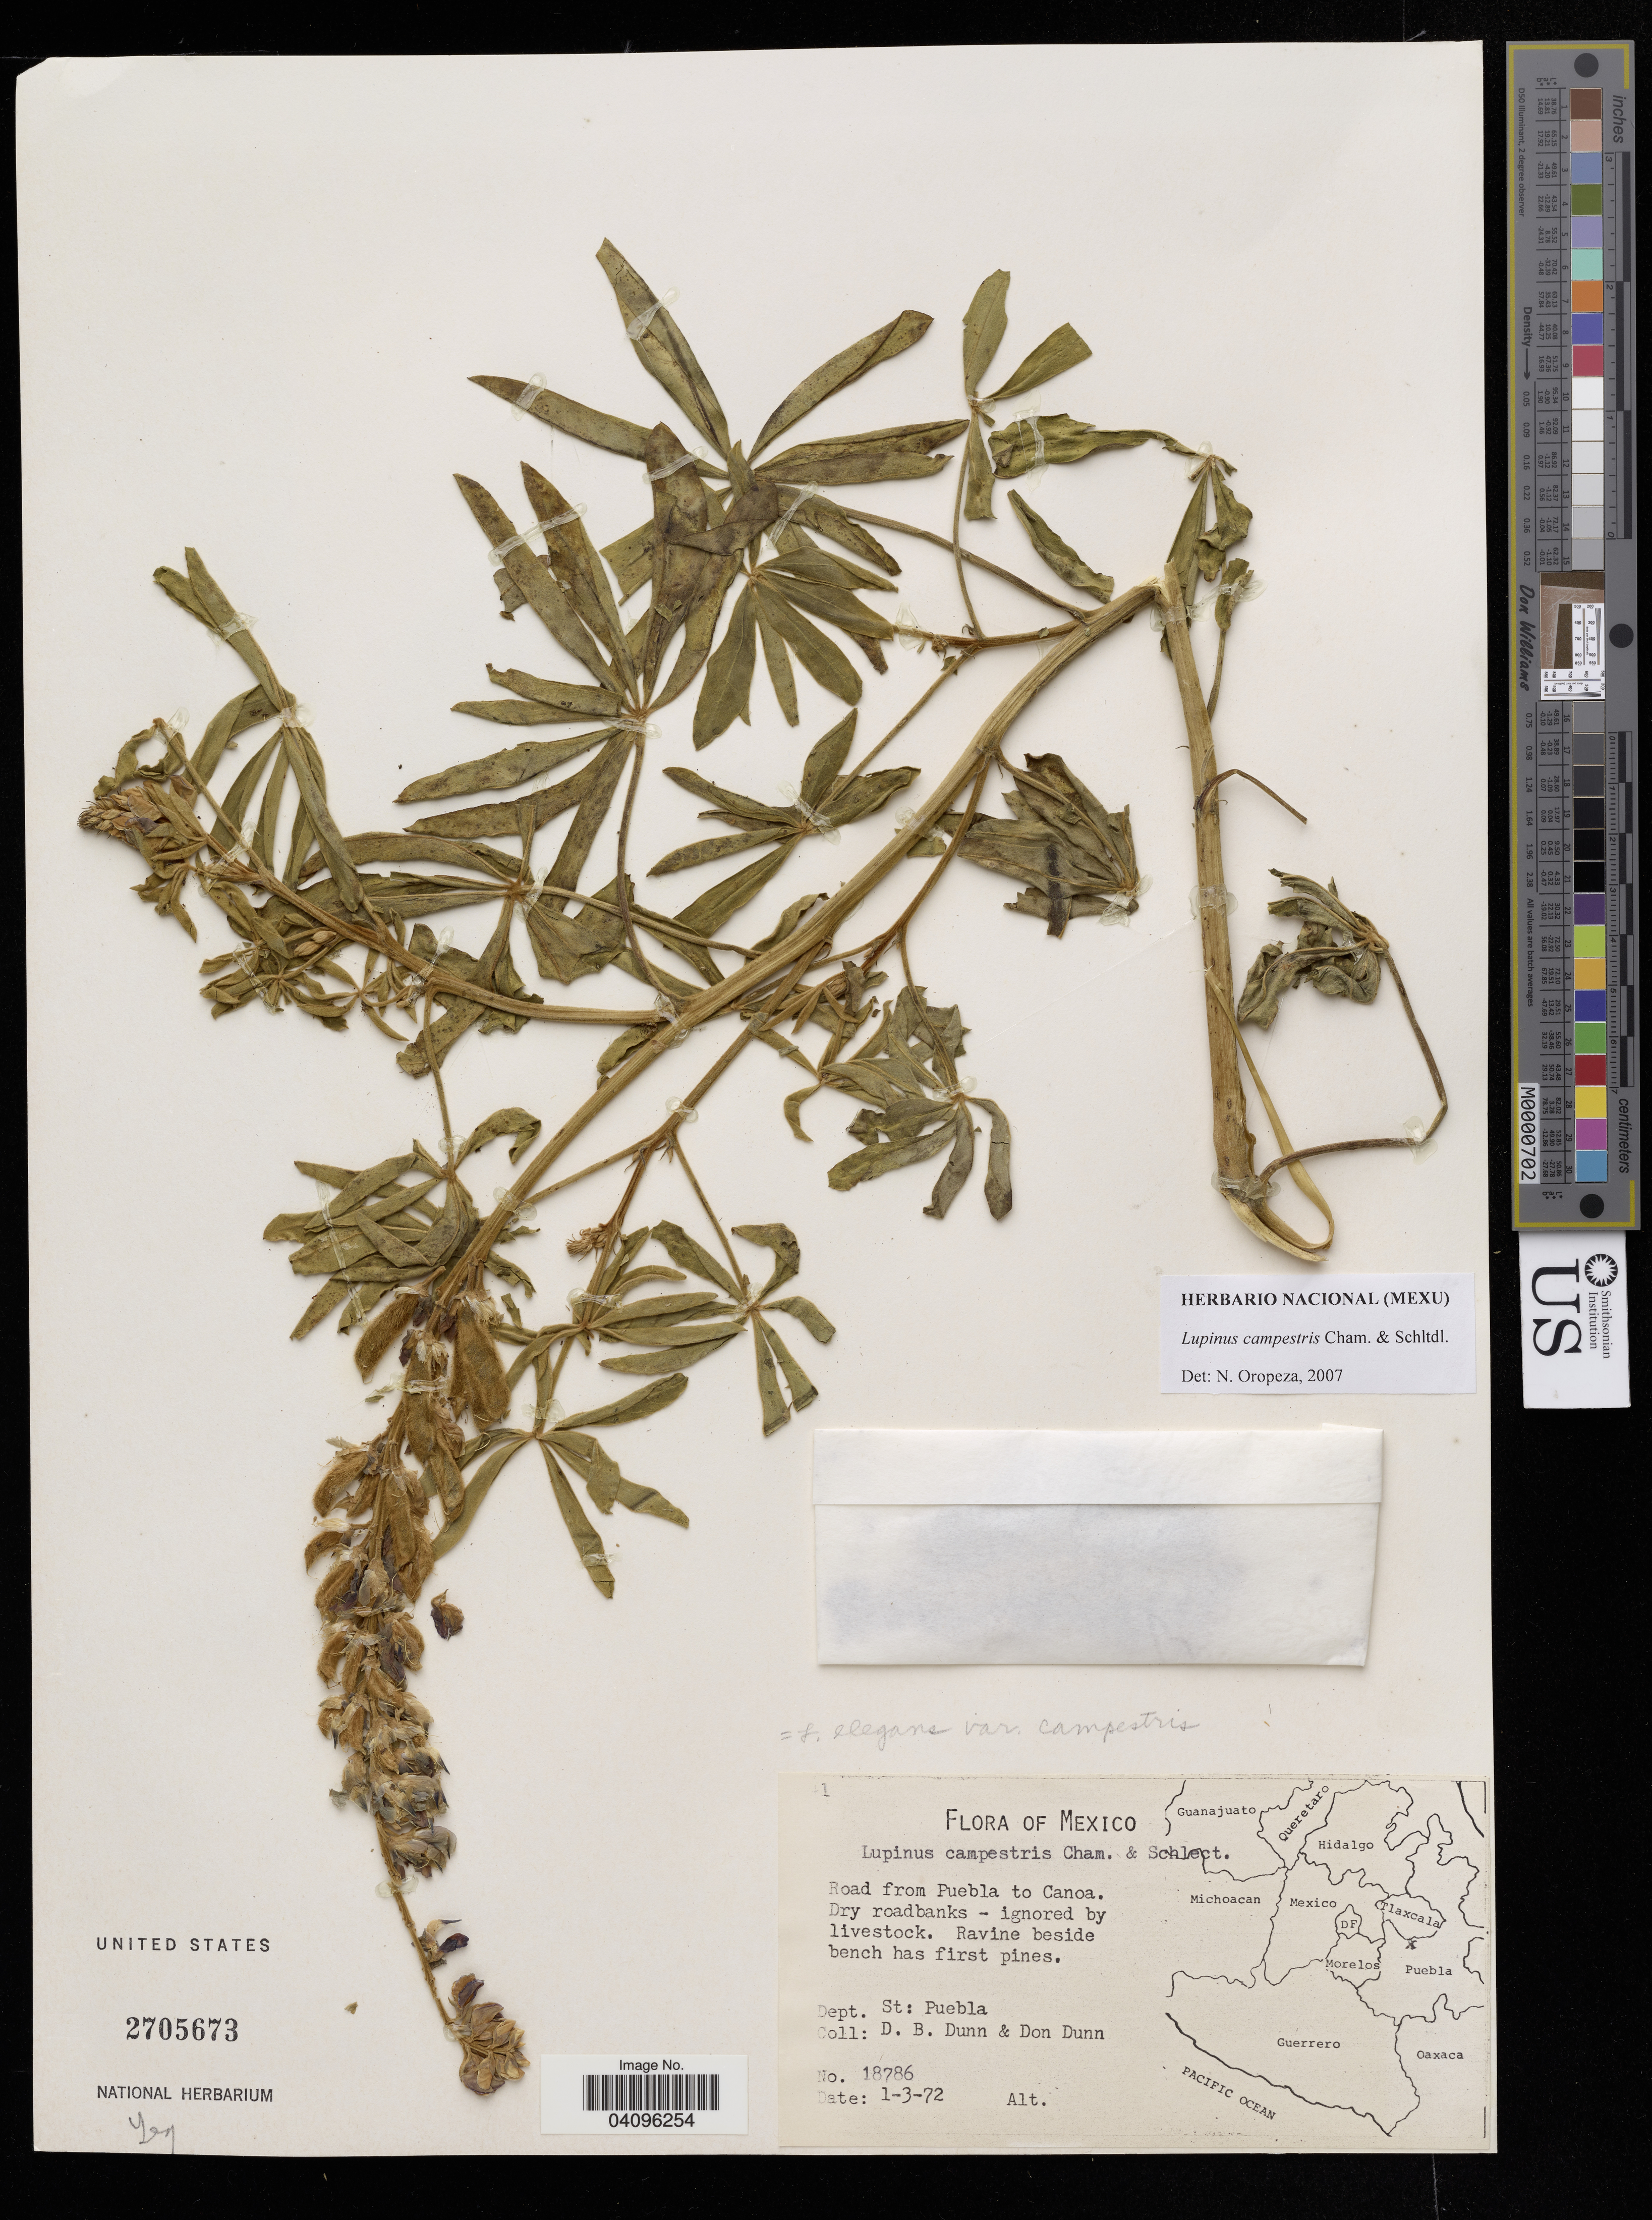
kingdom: Plantae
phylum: Tracheophyta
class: Magnoliopsida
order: Fabales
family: Fabaceae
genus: Lupinus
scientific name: Lupinus campestris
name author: Cham. & Schltdl.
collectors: D. B. Dunn & D. Dunn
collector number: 18786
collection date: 1972-03-01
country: Mexico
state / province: Puebla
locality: Road from Puebla to Canoa.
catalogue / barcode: US 2705673